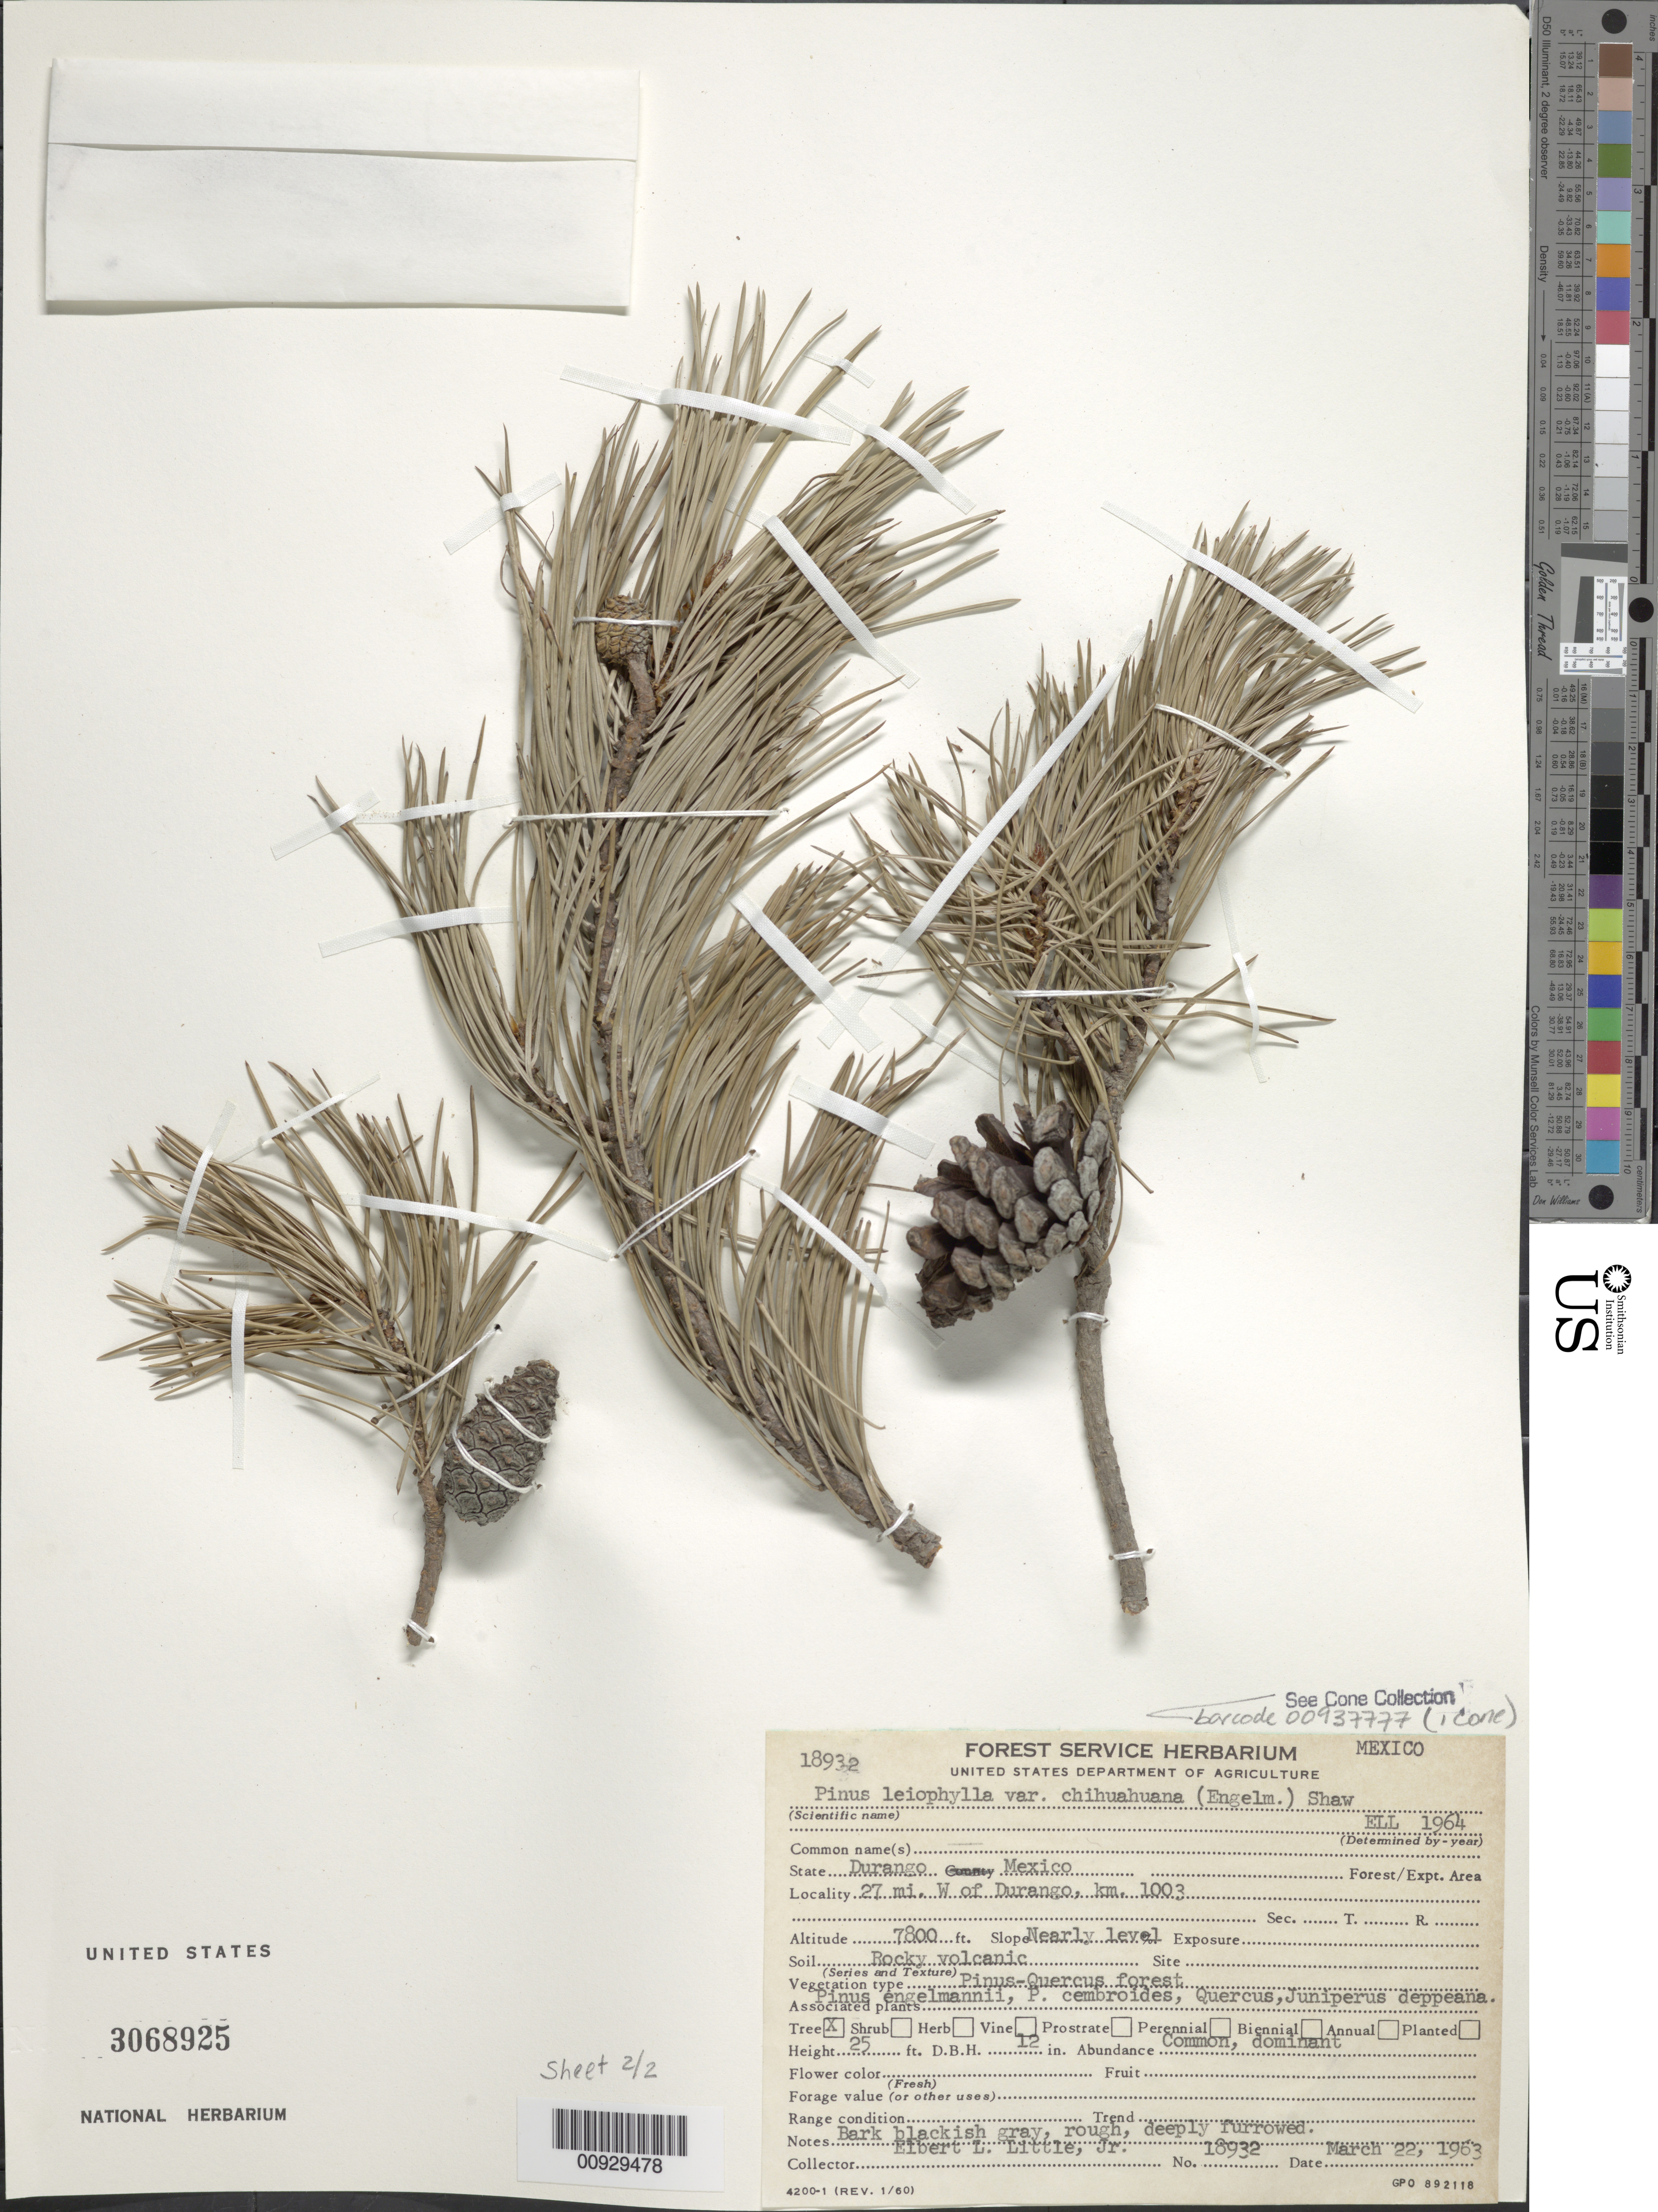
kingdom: Plantae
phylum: Tracheophyta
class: Pinopsida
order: Pinales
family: Pinaceae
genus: Pinus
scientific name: Pinus leiophylla var. chihuahuana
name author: (Engelm.) Shaw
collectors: E. L. Little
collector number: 18932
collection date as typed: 22 Mar 1963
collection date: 1963-03-22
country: Mexico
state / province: Durango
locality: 27 mi. W of Durango, km. 1003.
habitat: Pinus-Quercus forest. Slope nearly level. Soil rocky volcanic. Associated plants: Pinus engelmannii, P. cembroides, Quercus, Juniperus deppeana.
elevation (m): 2377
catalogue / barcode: US 3068925